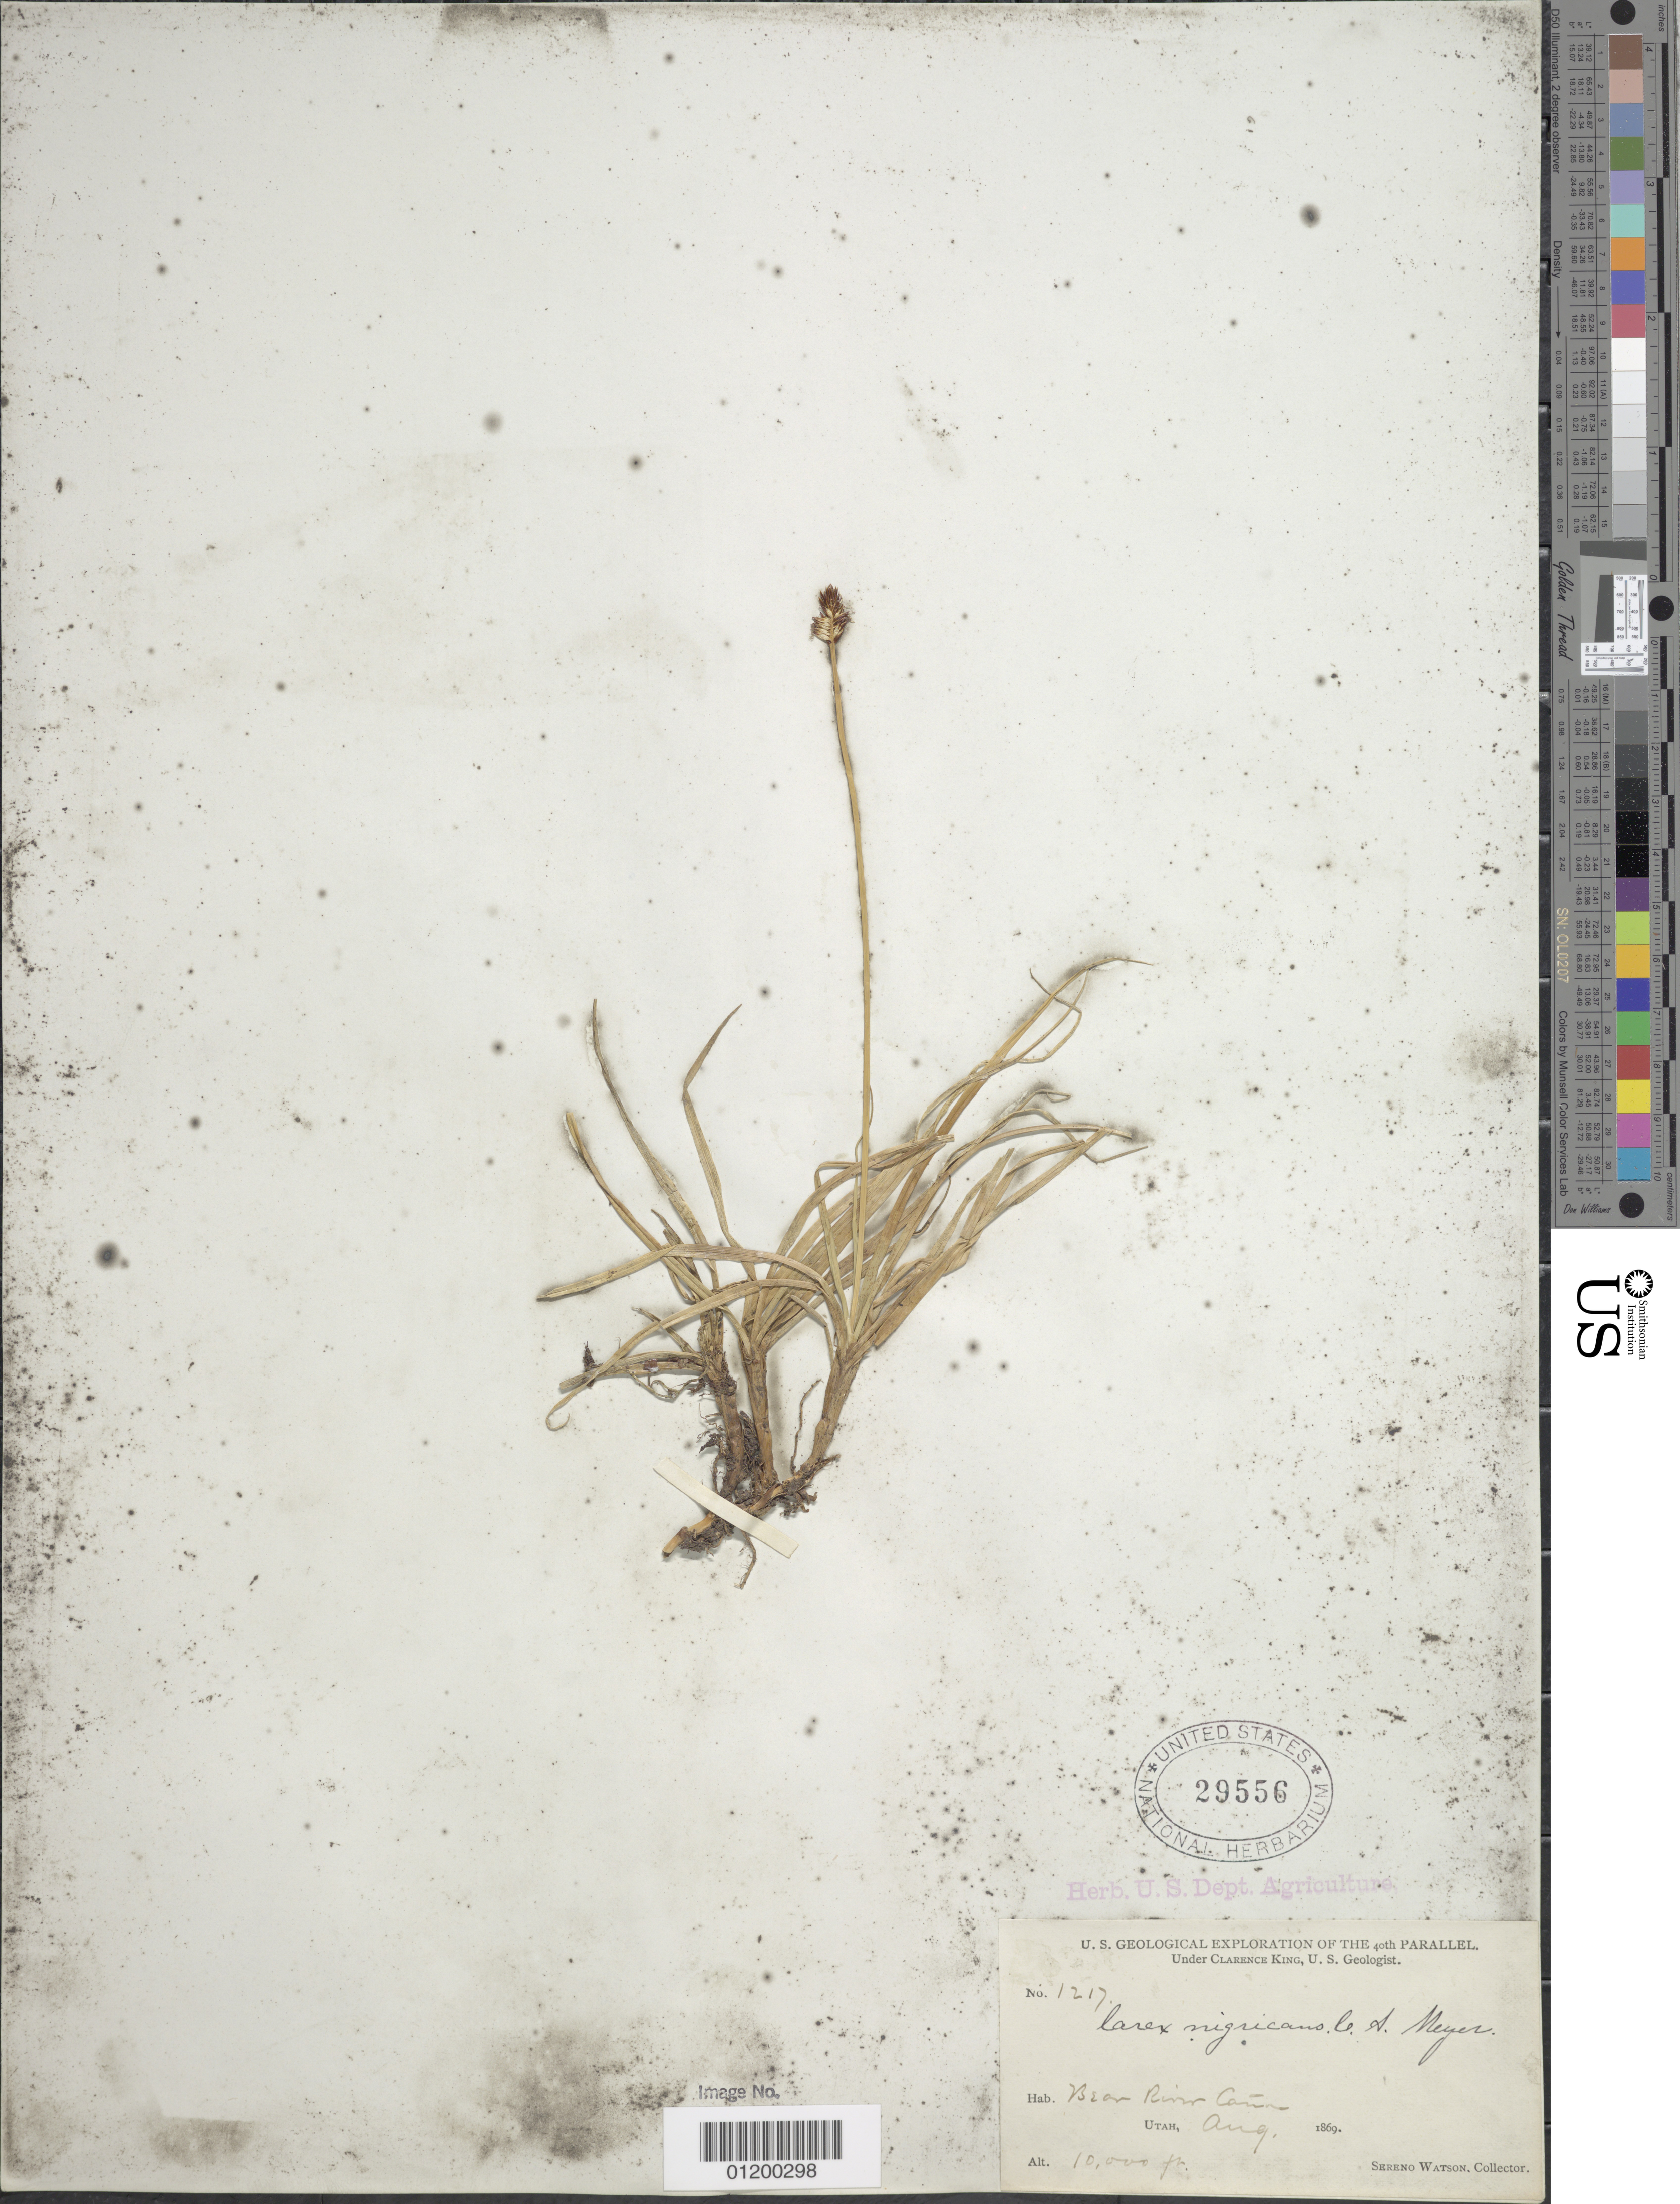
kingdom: Plantae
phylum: Tracheophyta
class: Liliopsida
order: Poales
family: Cyperaceae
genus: Carex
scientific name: Carex nigricans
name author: C.A. Mey.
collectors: S. Watson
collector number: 1217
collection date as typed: Aug1869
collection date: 1869-08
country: United States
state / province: Utah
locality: Bear River Canyon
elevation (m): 3048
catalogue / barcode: US 29556